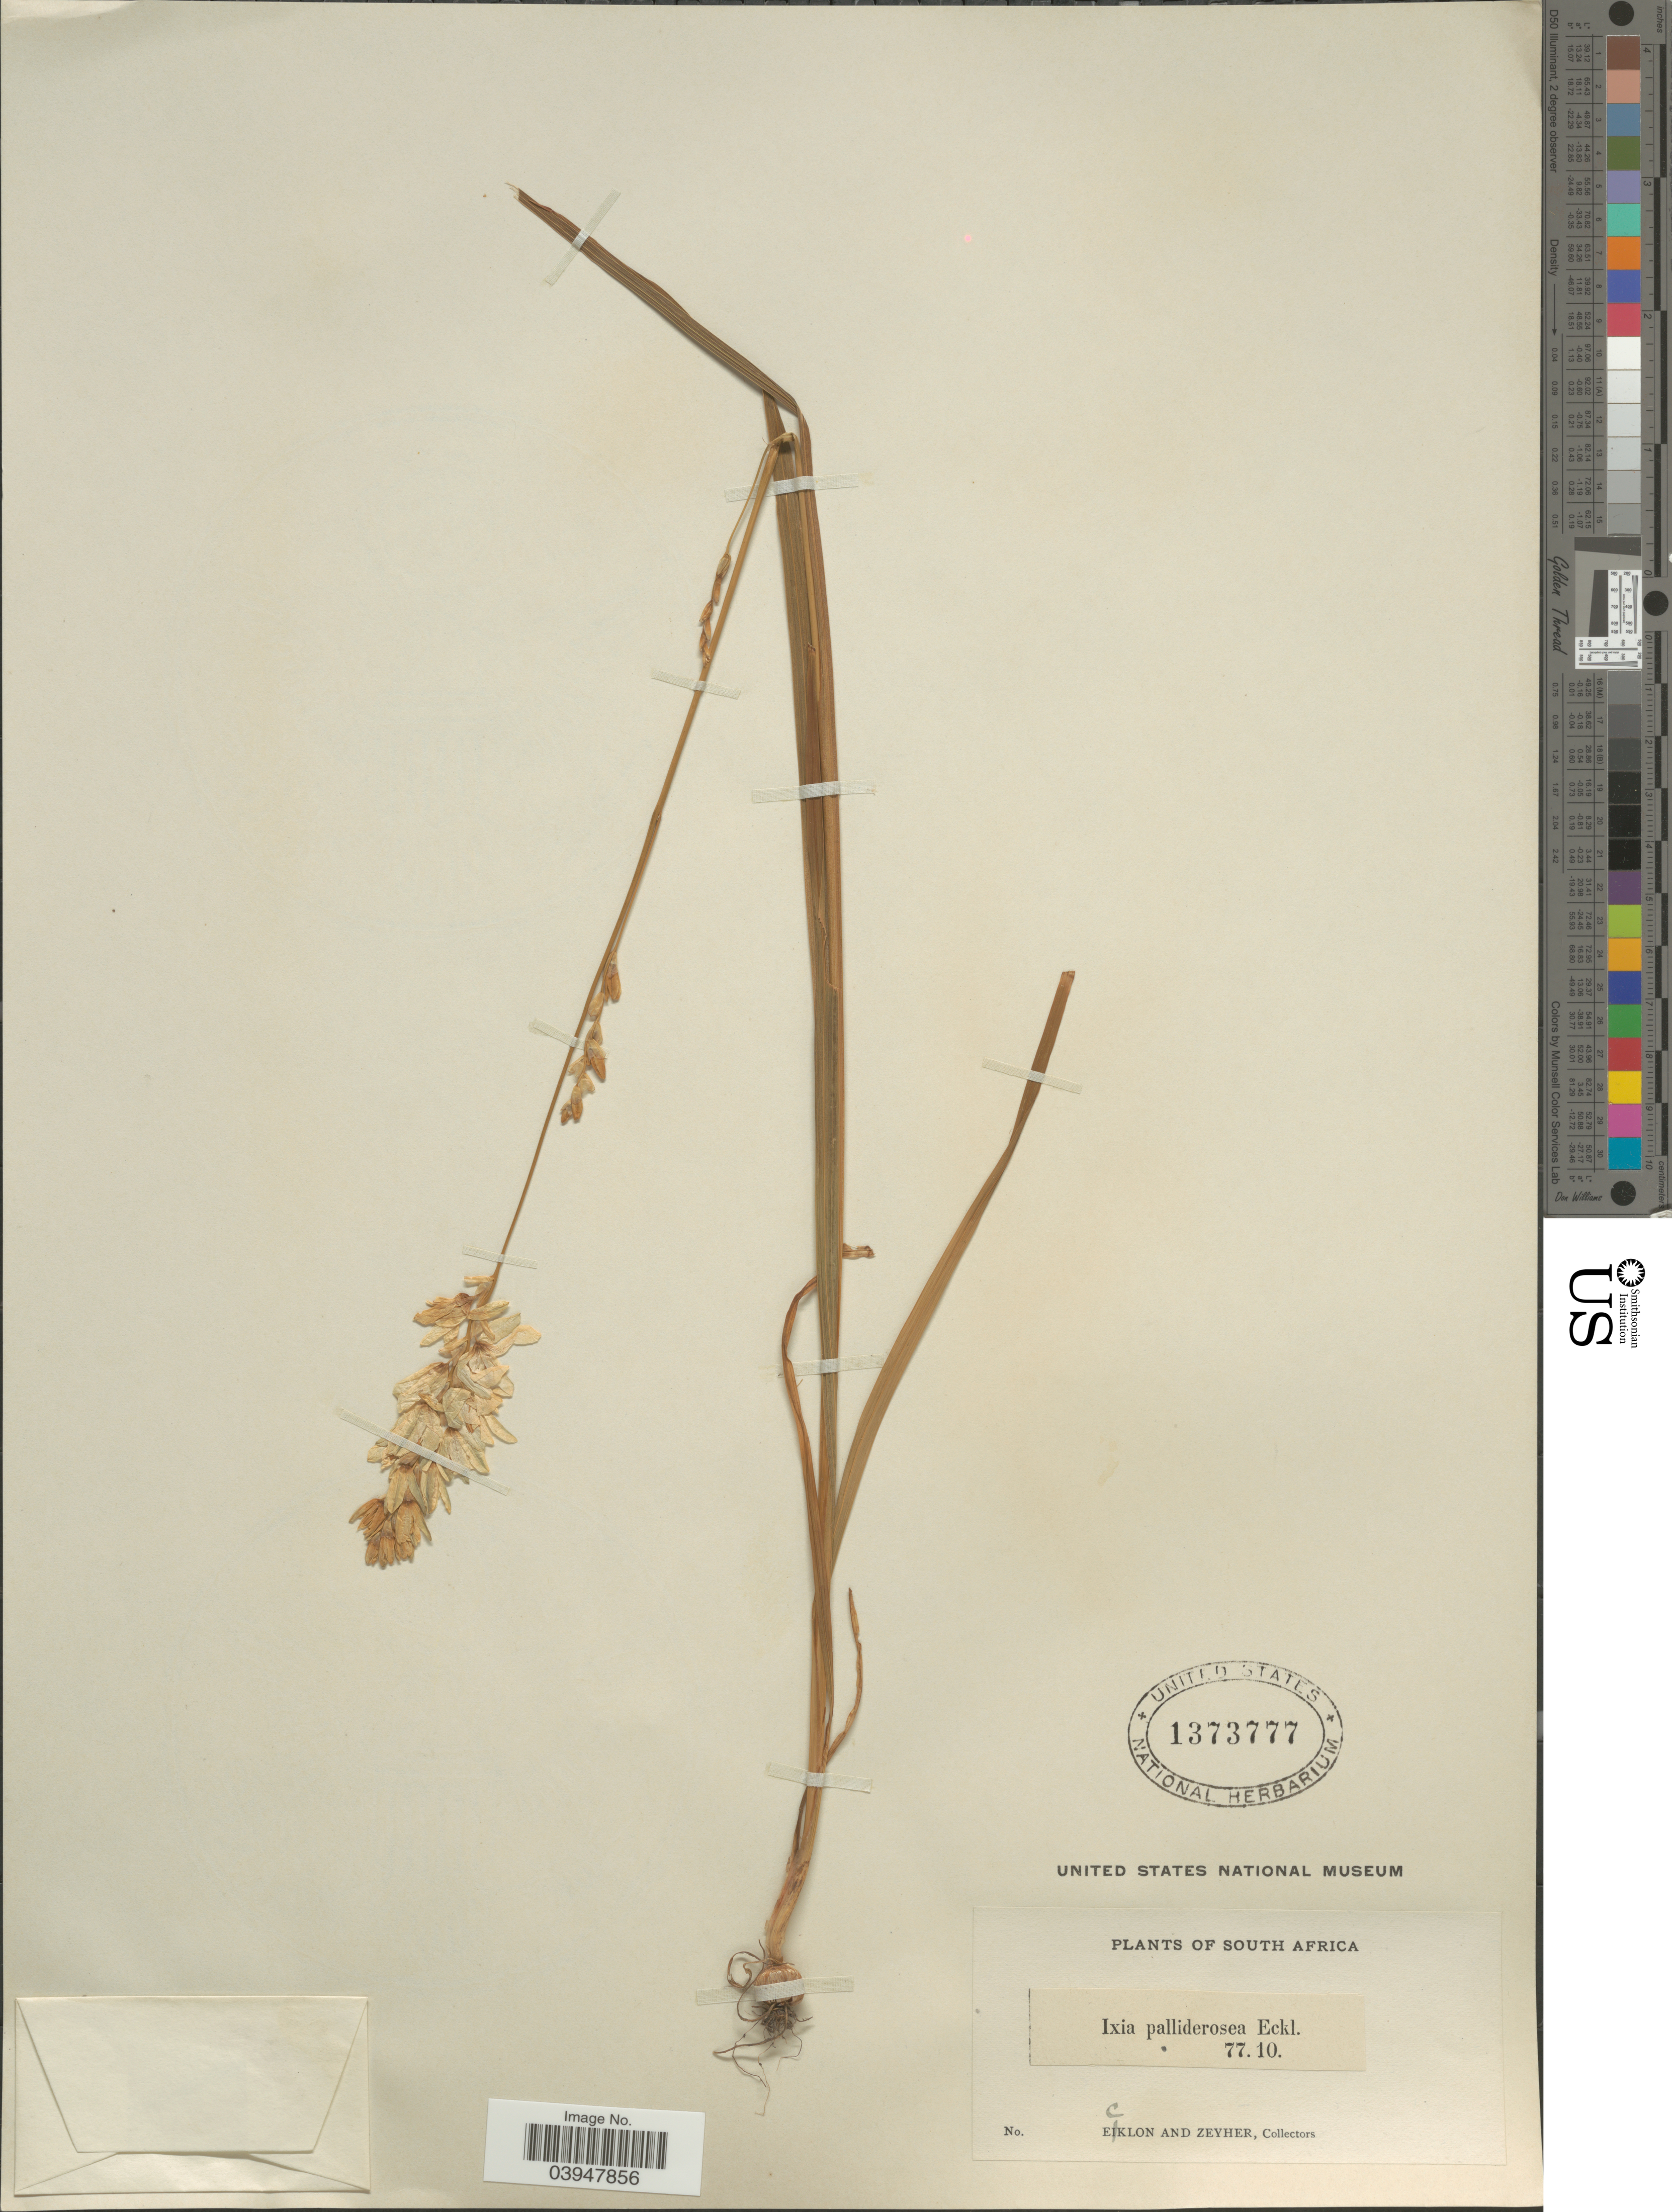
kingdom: Plantae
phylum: Tracheophyta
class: Liliopsida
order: Asparagales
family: Iridaceae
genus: Ixia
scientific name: Ixia palliderosea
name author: Eckl.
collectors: -. Ecklon & -. Zeyher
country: South Africa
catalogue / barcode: US 1373777